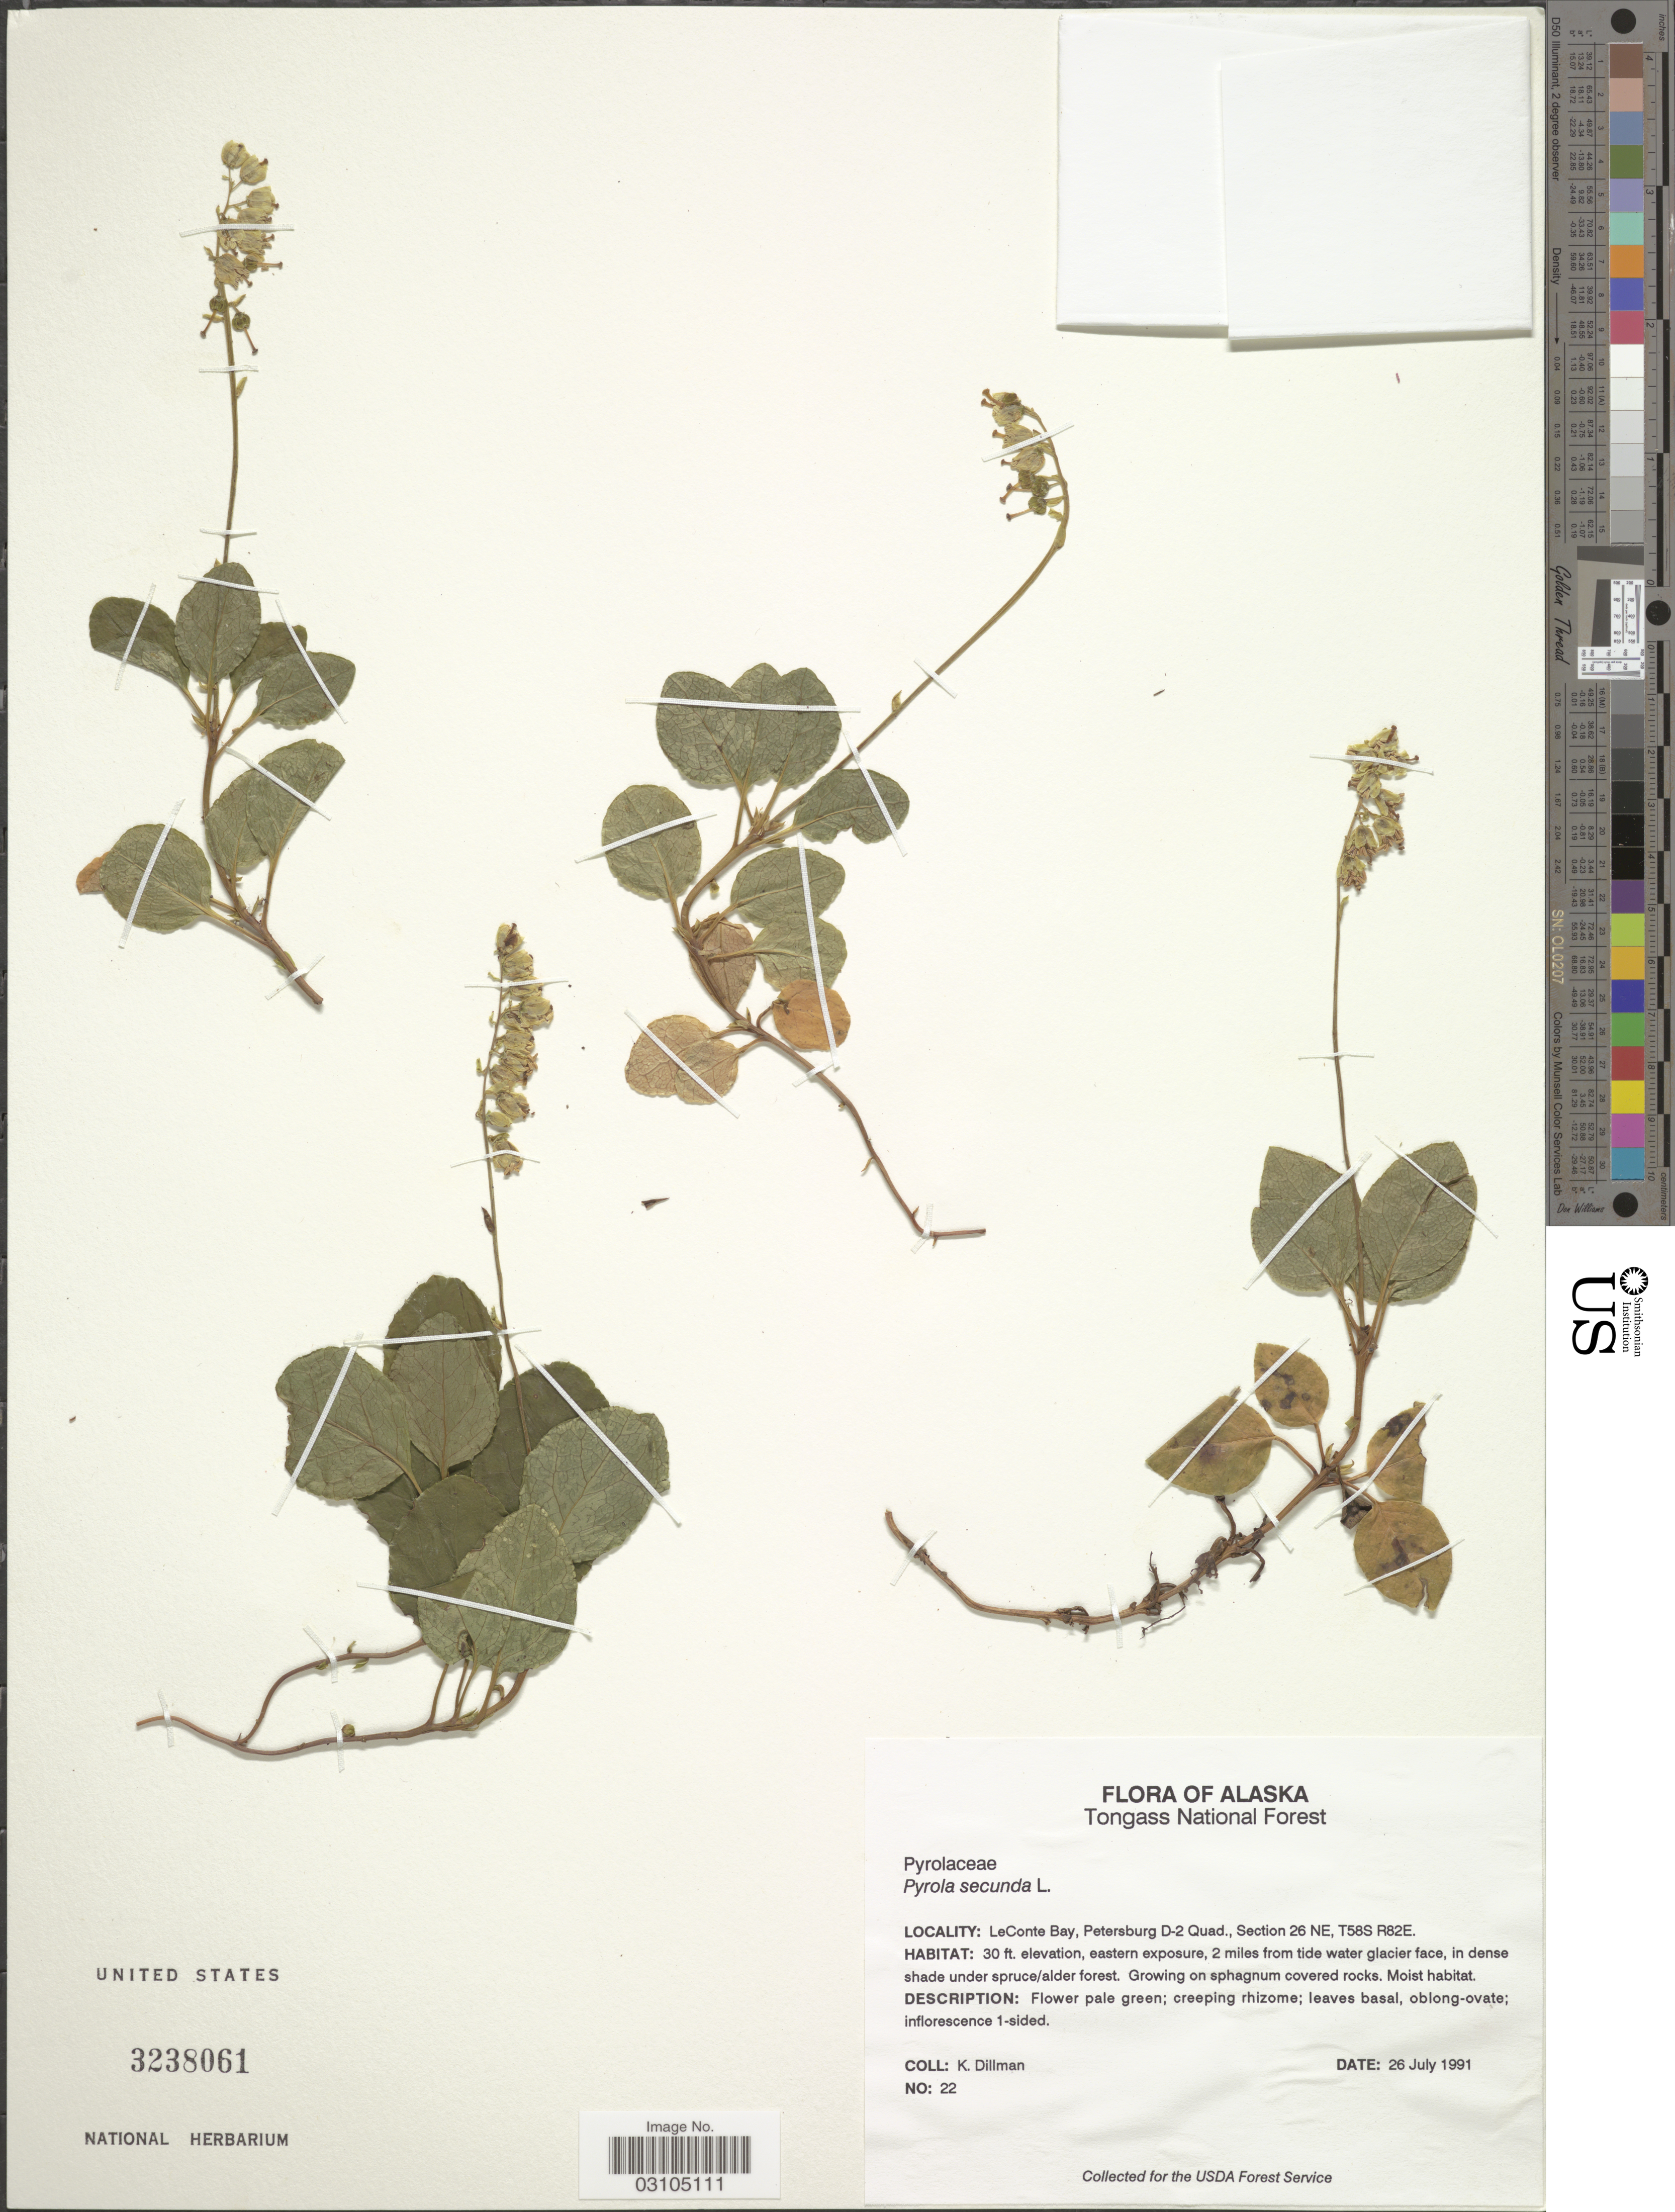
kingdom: Plantae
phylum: Tracheophyta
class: Magnoliopsida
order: Ericales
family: Ericaceae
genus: Orthilia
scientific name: Orthilia secunda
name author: (L.) House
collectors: K. Dillman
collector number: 22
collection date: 1991-07-26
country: United States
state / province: Alaska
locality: Tongass National Forest. LeConte Bay, Petersburg D-2 Quad., Section 26 NE, T58S R82E. Eastern exposure, 2 miles from tide water glacier face.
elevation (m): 9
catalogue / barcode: US 3238061